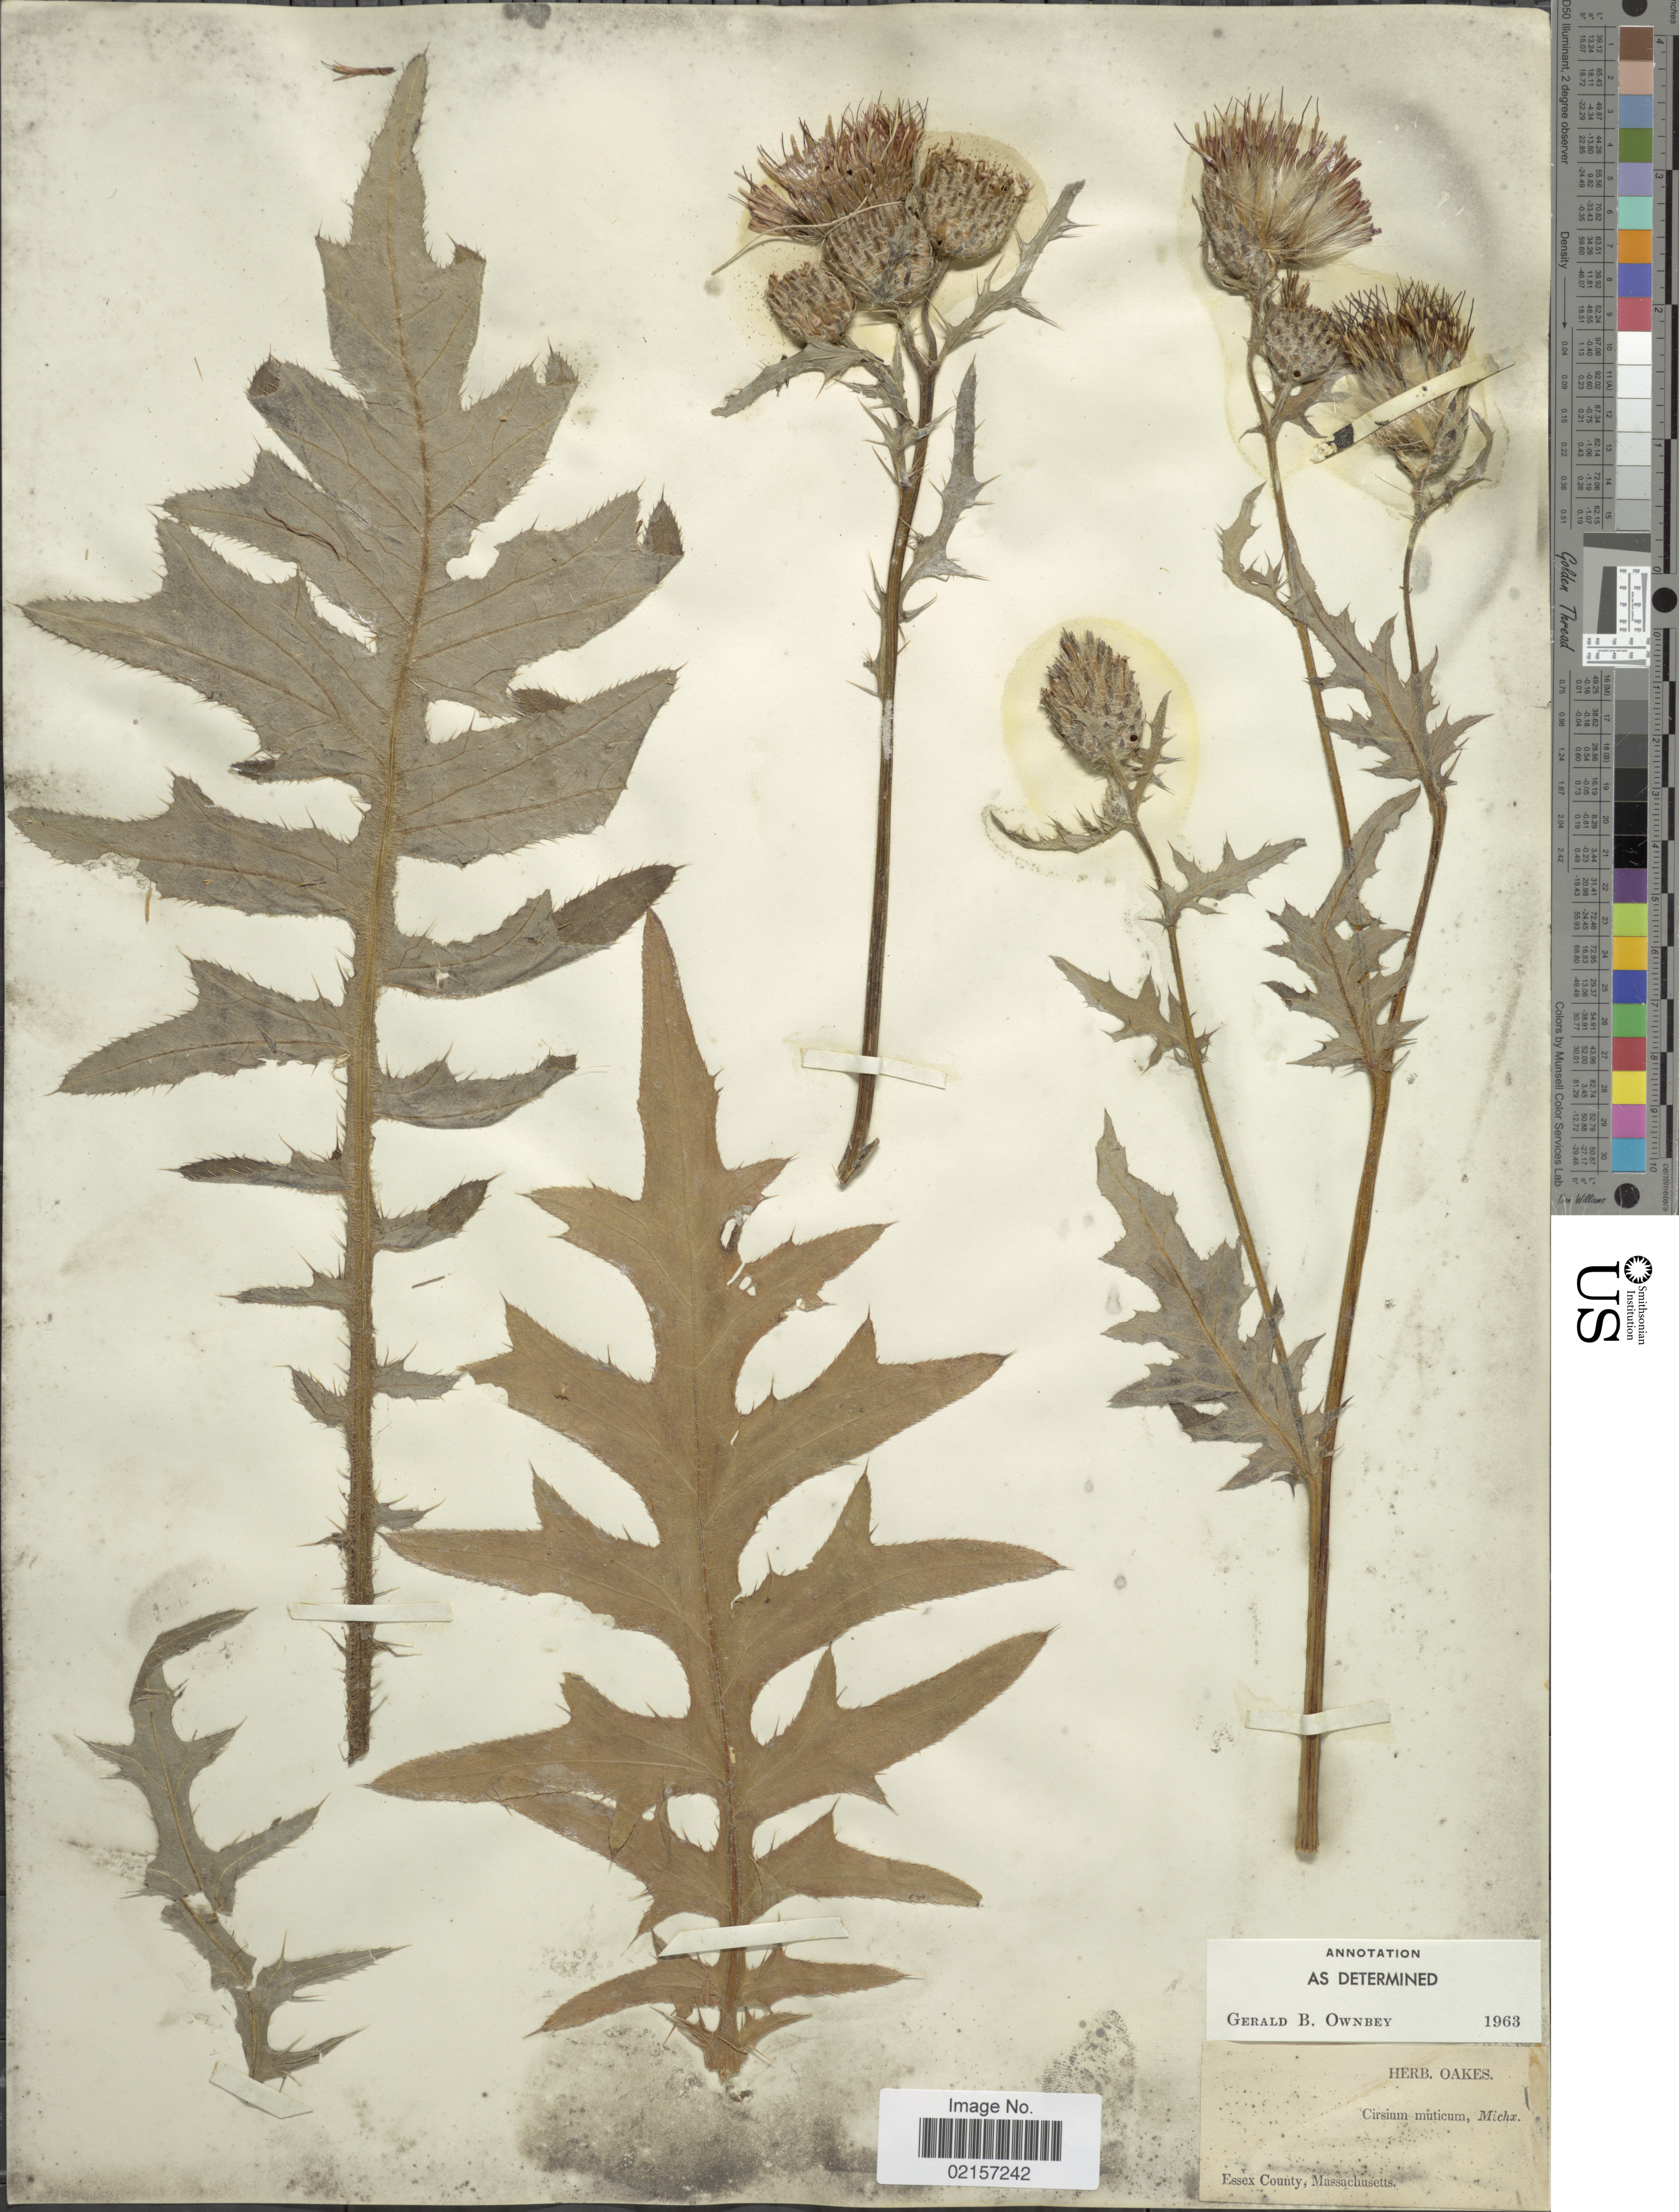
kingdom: Plantae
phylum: Tracheophyta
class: Magnoliopsida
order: Asterales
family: Asteraceae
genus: Cirsium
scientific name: Cirsium muticum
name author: Michx.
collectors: ex herb. Oakes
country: United States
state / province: Massachusetts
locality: Essex County